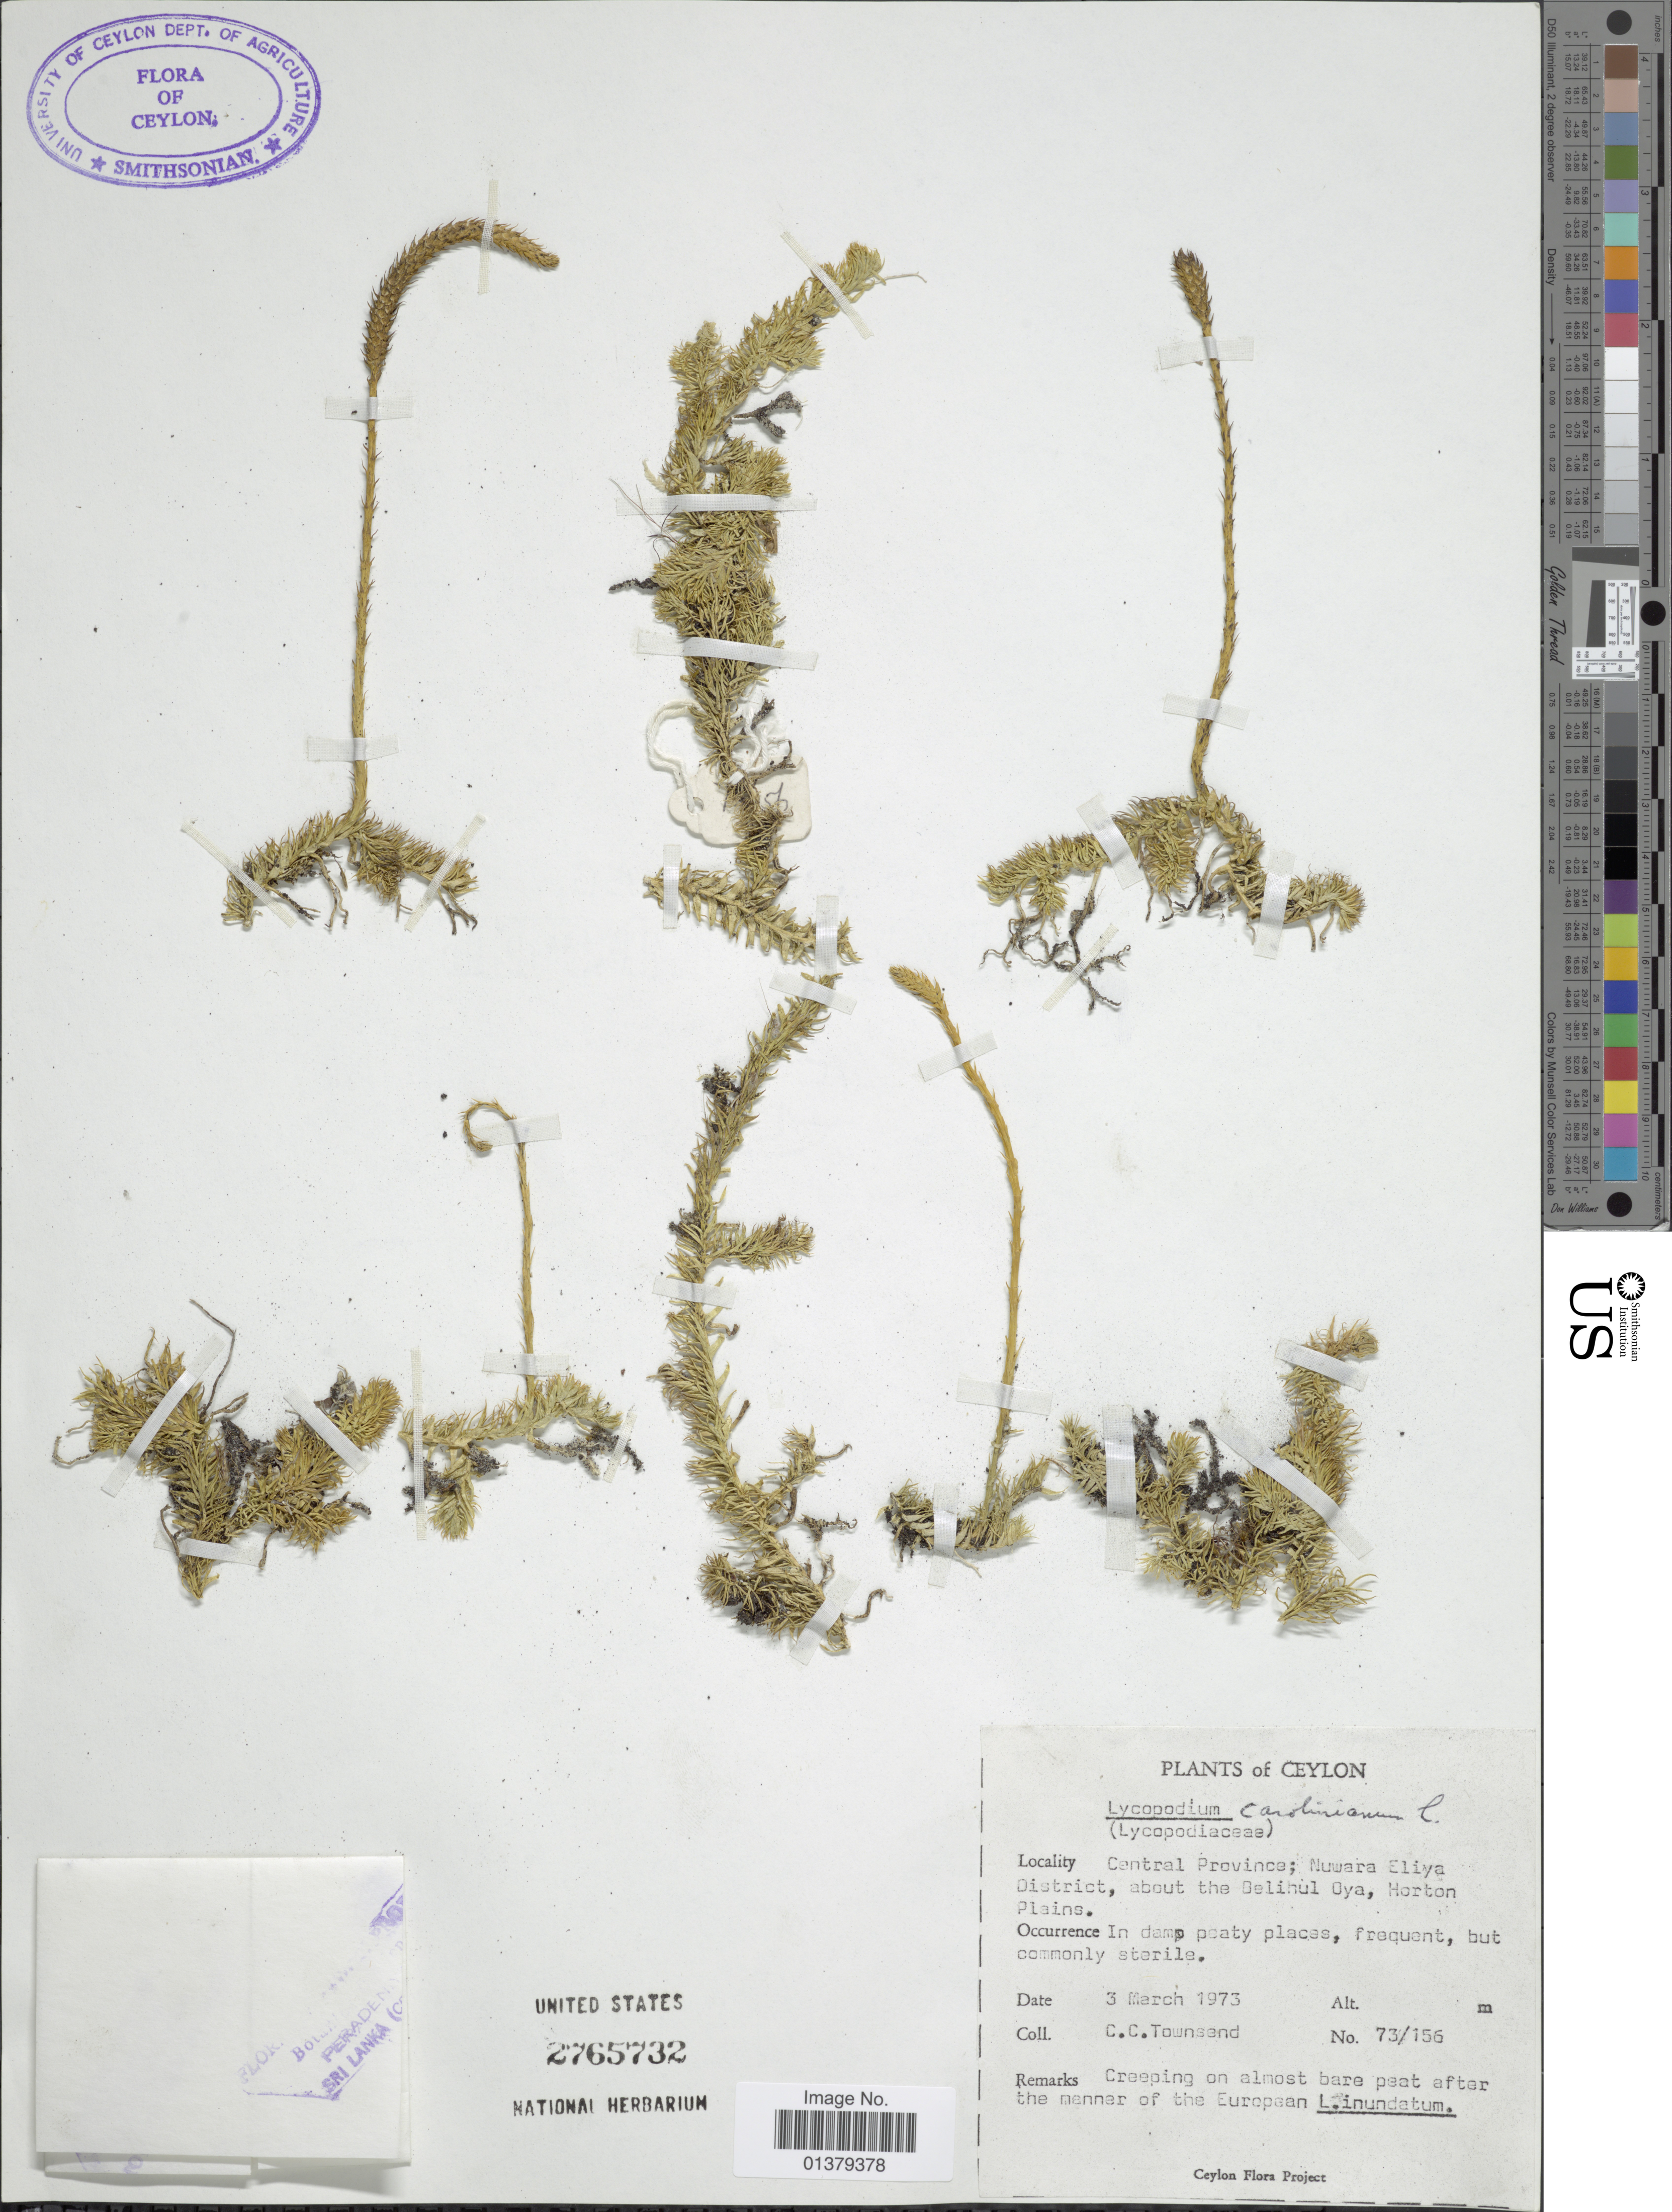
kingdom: Plantae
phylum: Tracheophyta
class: Lycopodiopsida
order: Lycopodiales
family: Lycopodiaceae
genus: Pseudolycopodiella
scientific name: Pseudolycopodiella caroliniana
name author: (L.) Holub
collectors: C. C. Townsend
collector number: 73/156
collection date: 1973-03-03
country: Sri Lanka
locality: Ceylon, central Province; NUwara Eliya District, about the Gelihul Oya, Horton Plains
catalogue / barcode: US 2765732